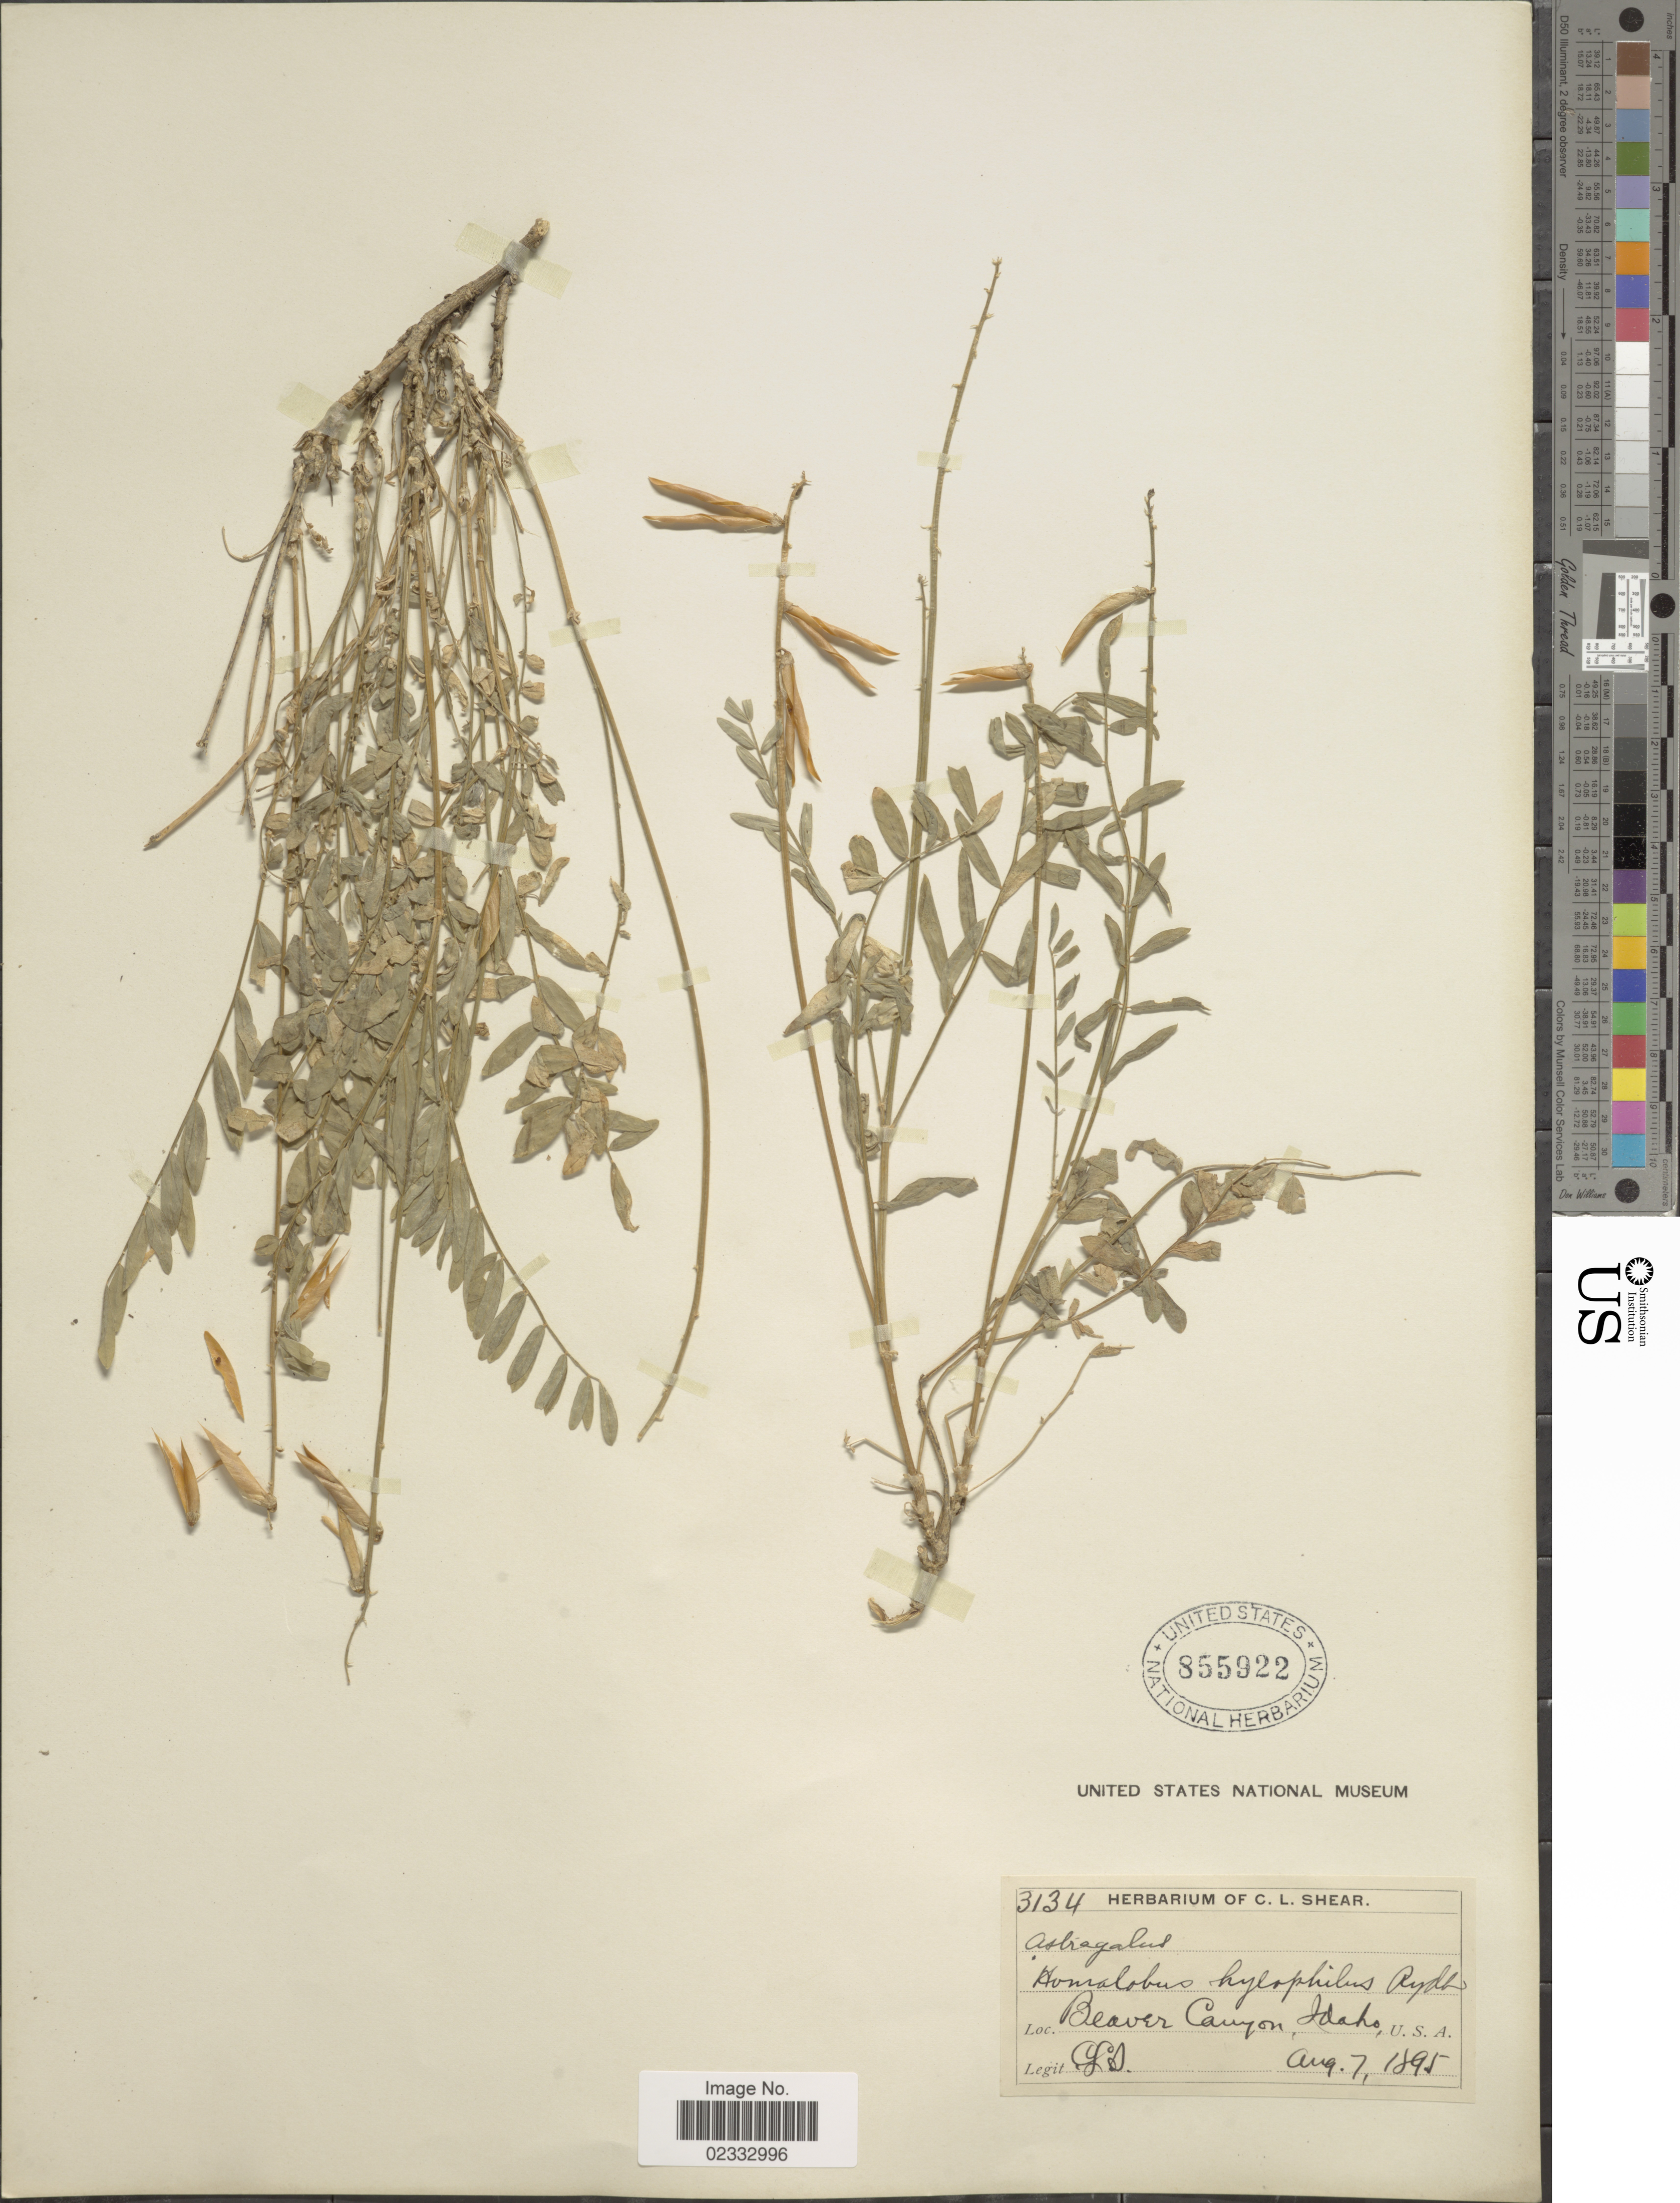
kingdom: Plantae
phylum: Tracheophyta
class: Magnoliopsida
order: Fabales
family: Fabaceae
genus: Astragalus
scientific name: Astragalus miser var. hylophilus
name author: (Rydb.) Barneby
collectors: C. L. Shear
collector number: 3134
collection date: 1895-08-07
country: United States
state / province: Idaho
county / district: Nez Perce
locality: Beaver Canyon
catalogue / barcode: US 855922